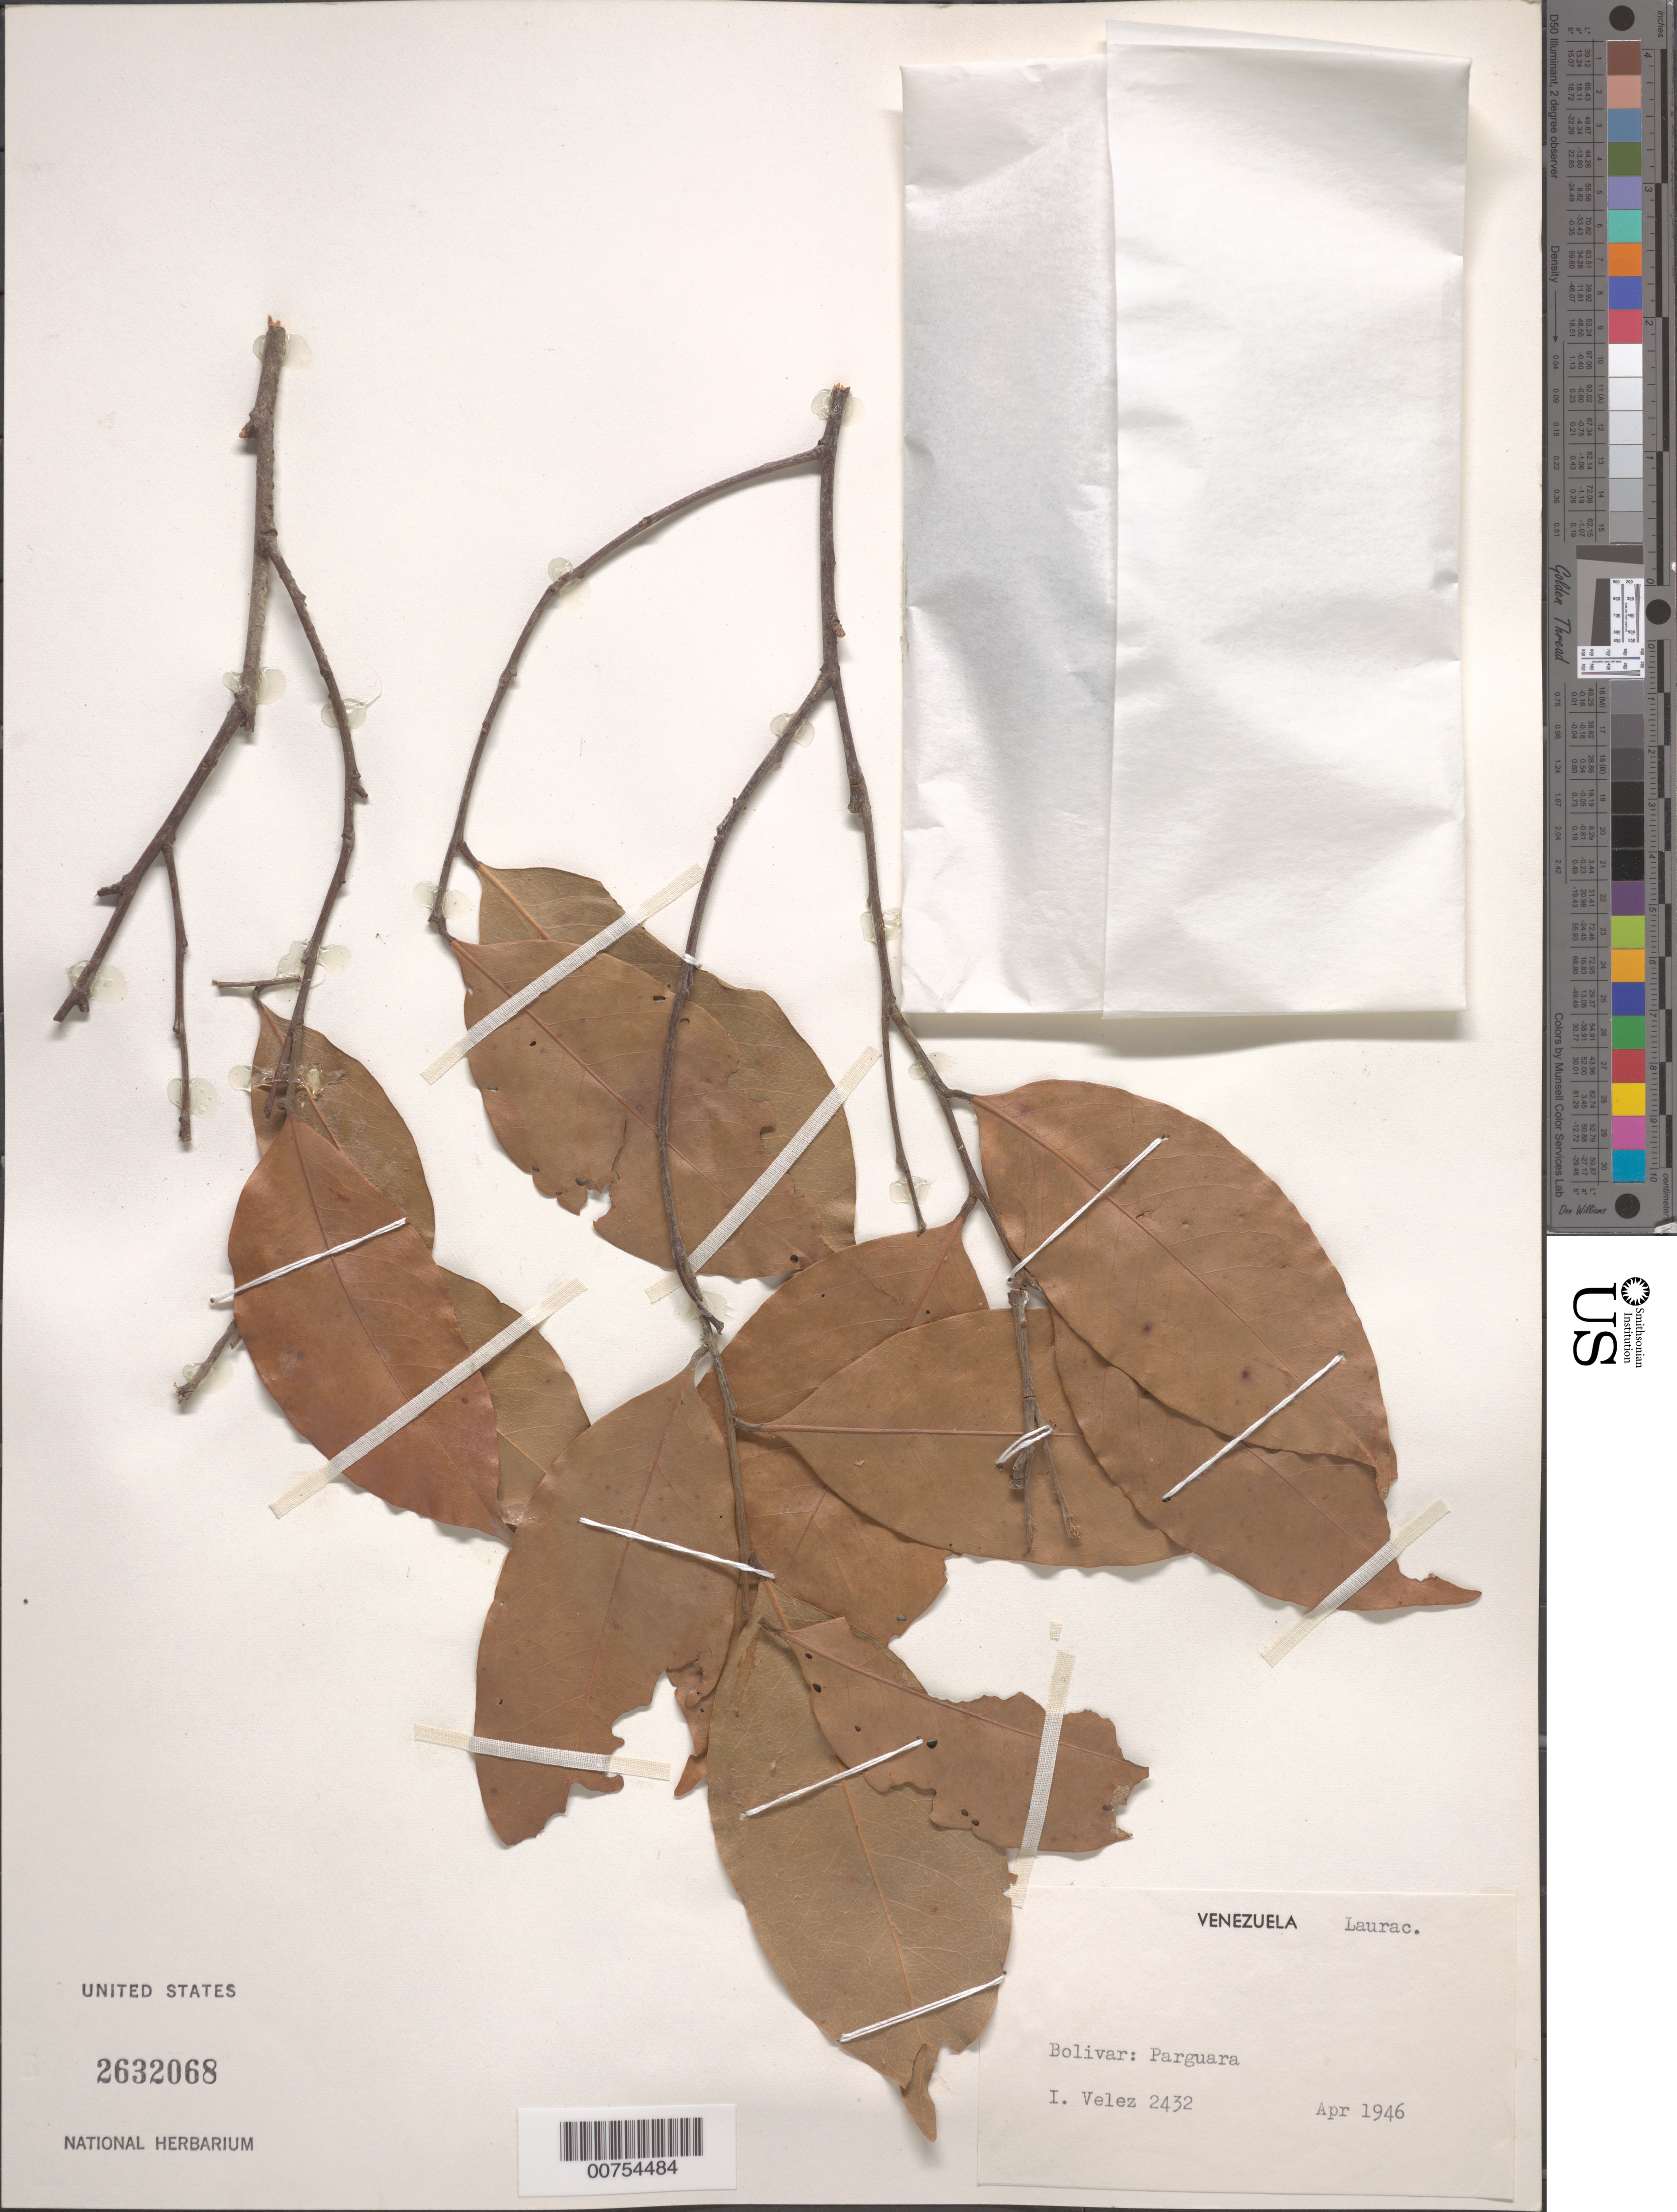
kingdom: Plantae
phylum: Tracheophyta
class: Magnoliopsida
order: Laurales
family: Lauraceae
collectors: I. Velez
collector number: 2432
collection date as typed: Apr-46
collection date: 1946-04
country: Venezuela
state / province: Bolívar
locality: Parguasa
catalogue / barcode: US 2632068